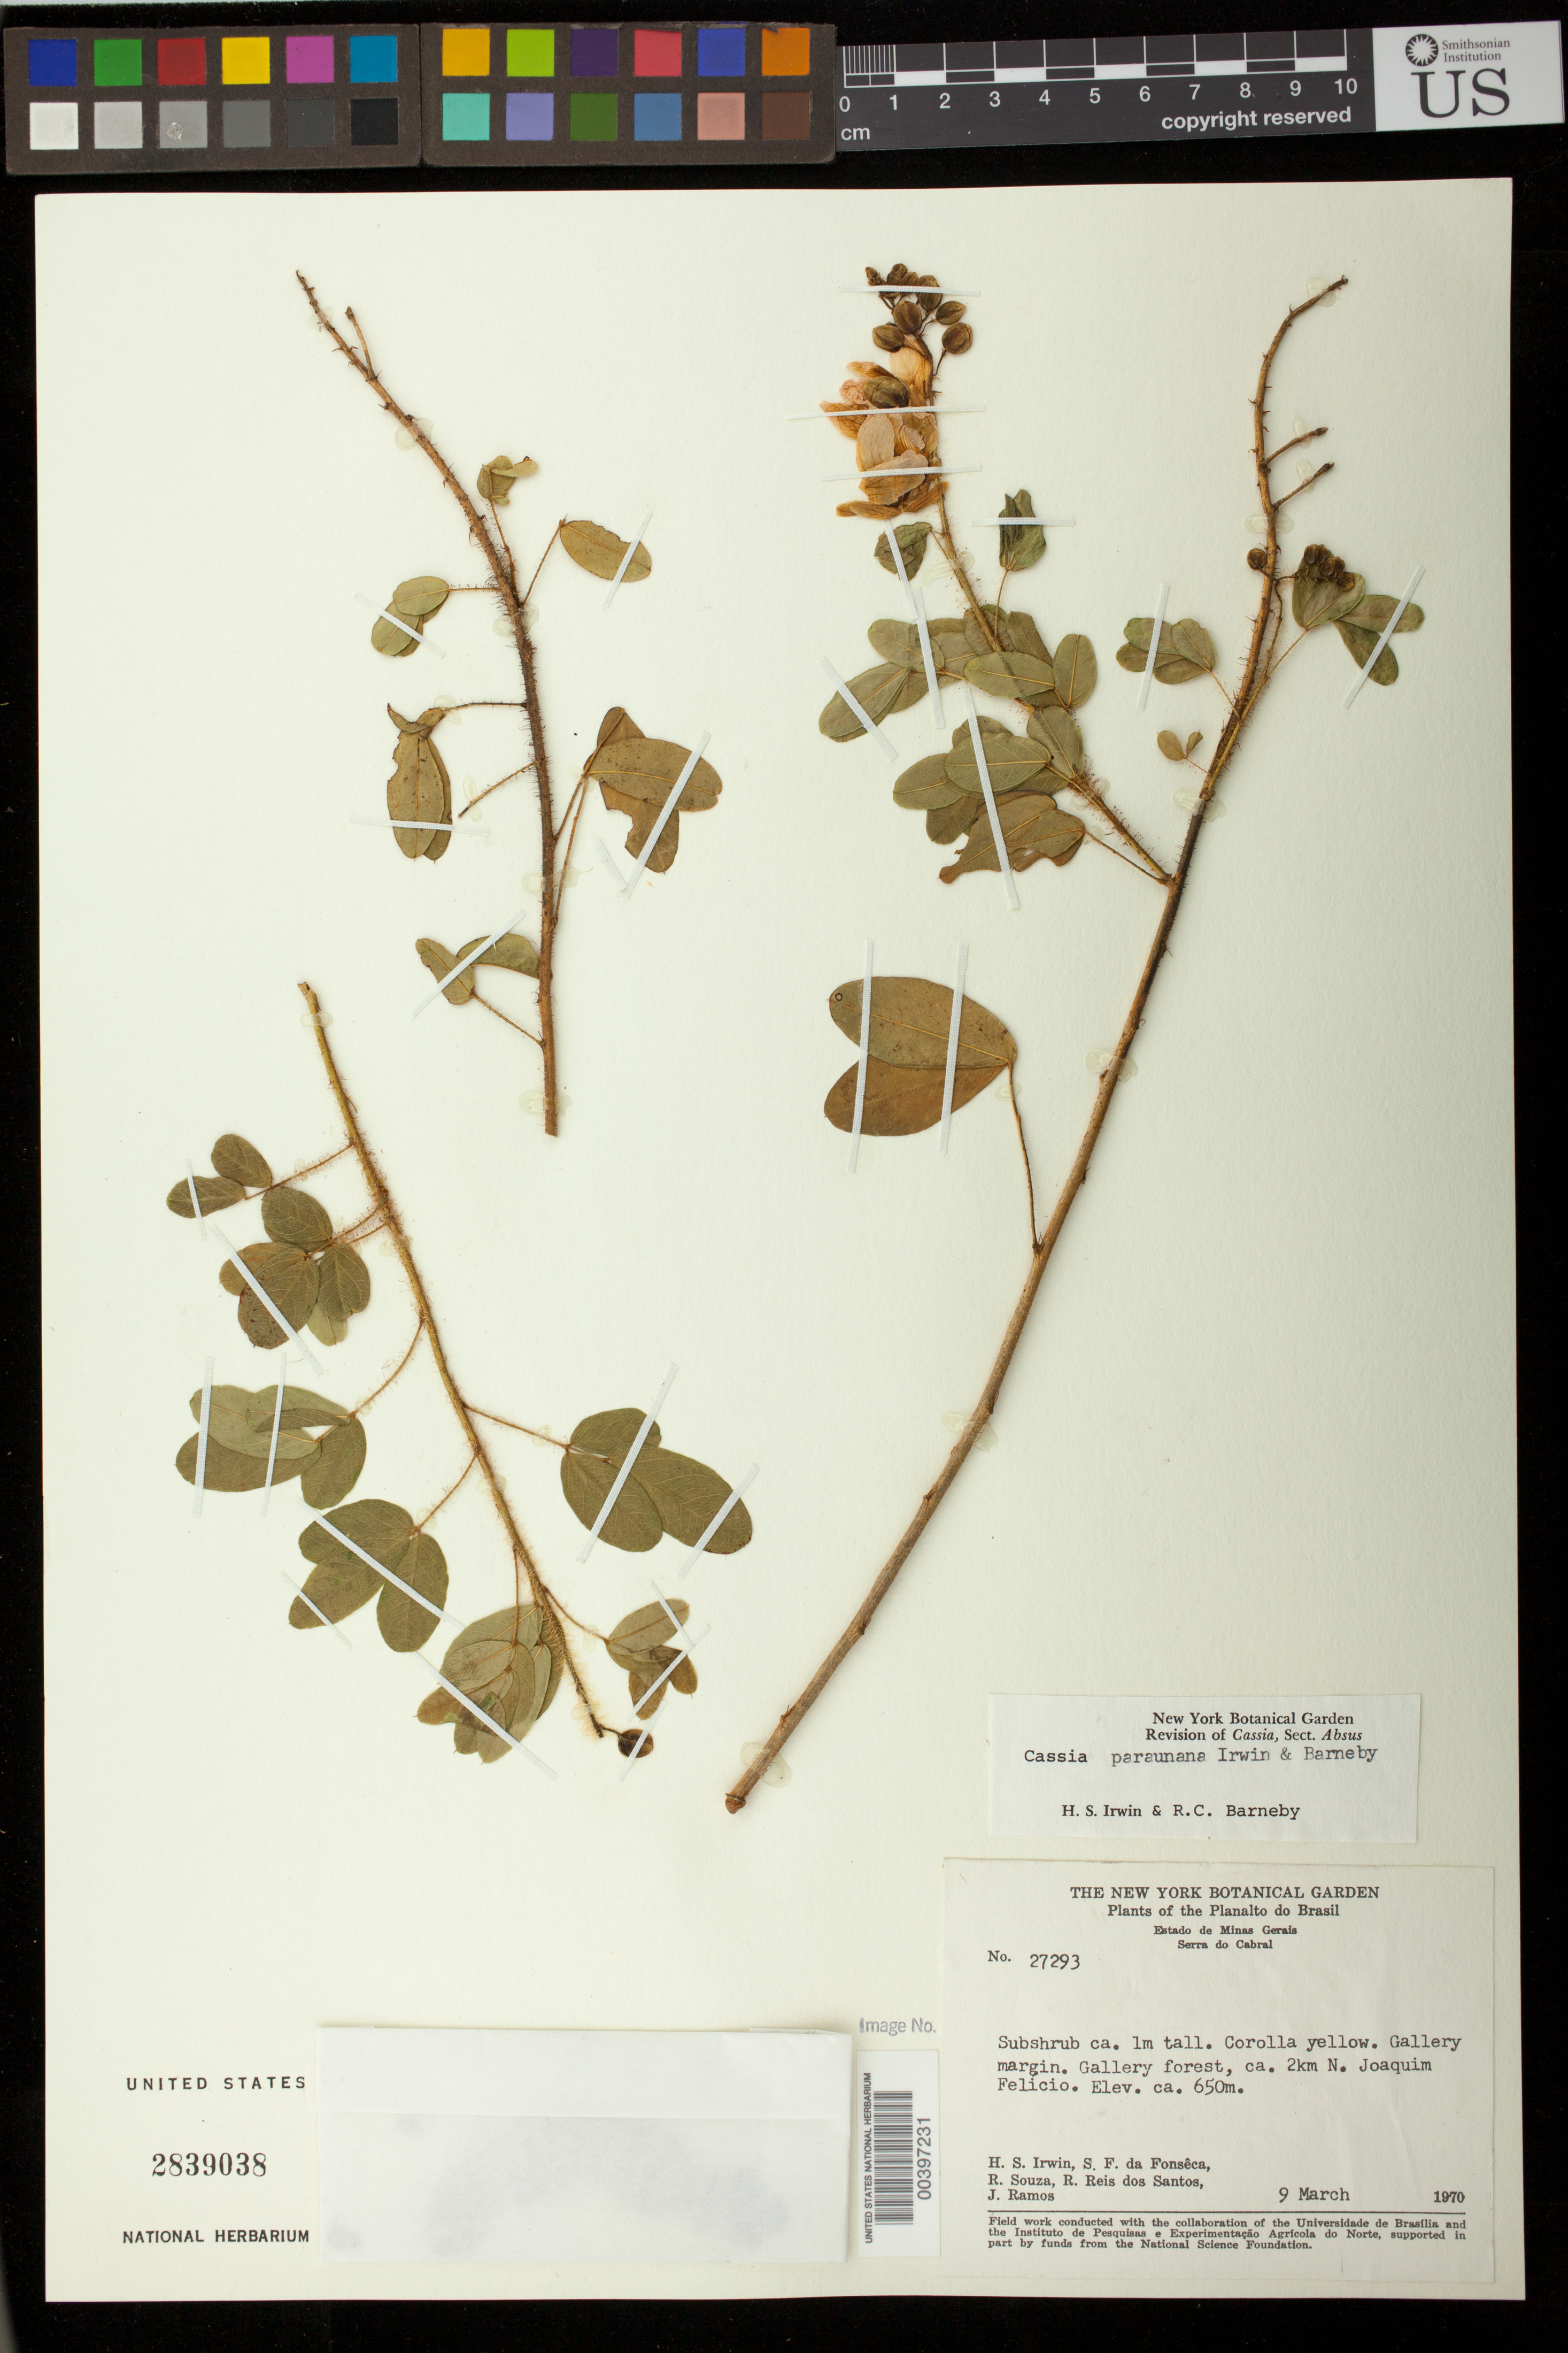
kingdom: Plantae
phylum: Tracheophyta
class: Magnoliopsida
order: Fabales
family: Fabaceae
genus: Chamaecrista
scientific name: Chamaecrista paraunana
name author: (H.S. Irwin & Barneby) H.S. Irwin & Barneby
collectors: H. Irwin, S. F. Fonsêca, R. Souza, R. G. P. Santos & J. F. Ramos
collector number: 27293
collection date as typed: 09 Mar 1970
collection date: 1970-03-09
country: Brazil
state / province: Minas Gerais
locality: Ca. 2 km N. Joaquim Felicio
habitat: Gallery margin. Gallery forest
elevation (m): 650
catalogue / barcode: US 2839038